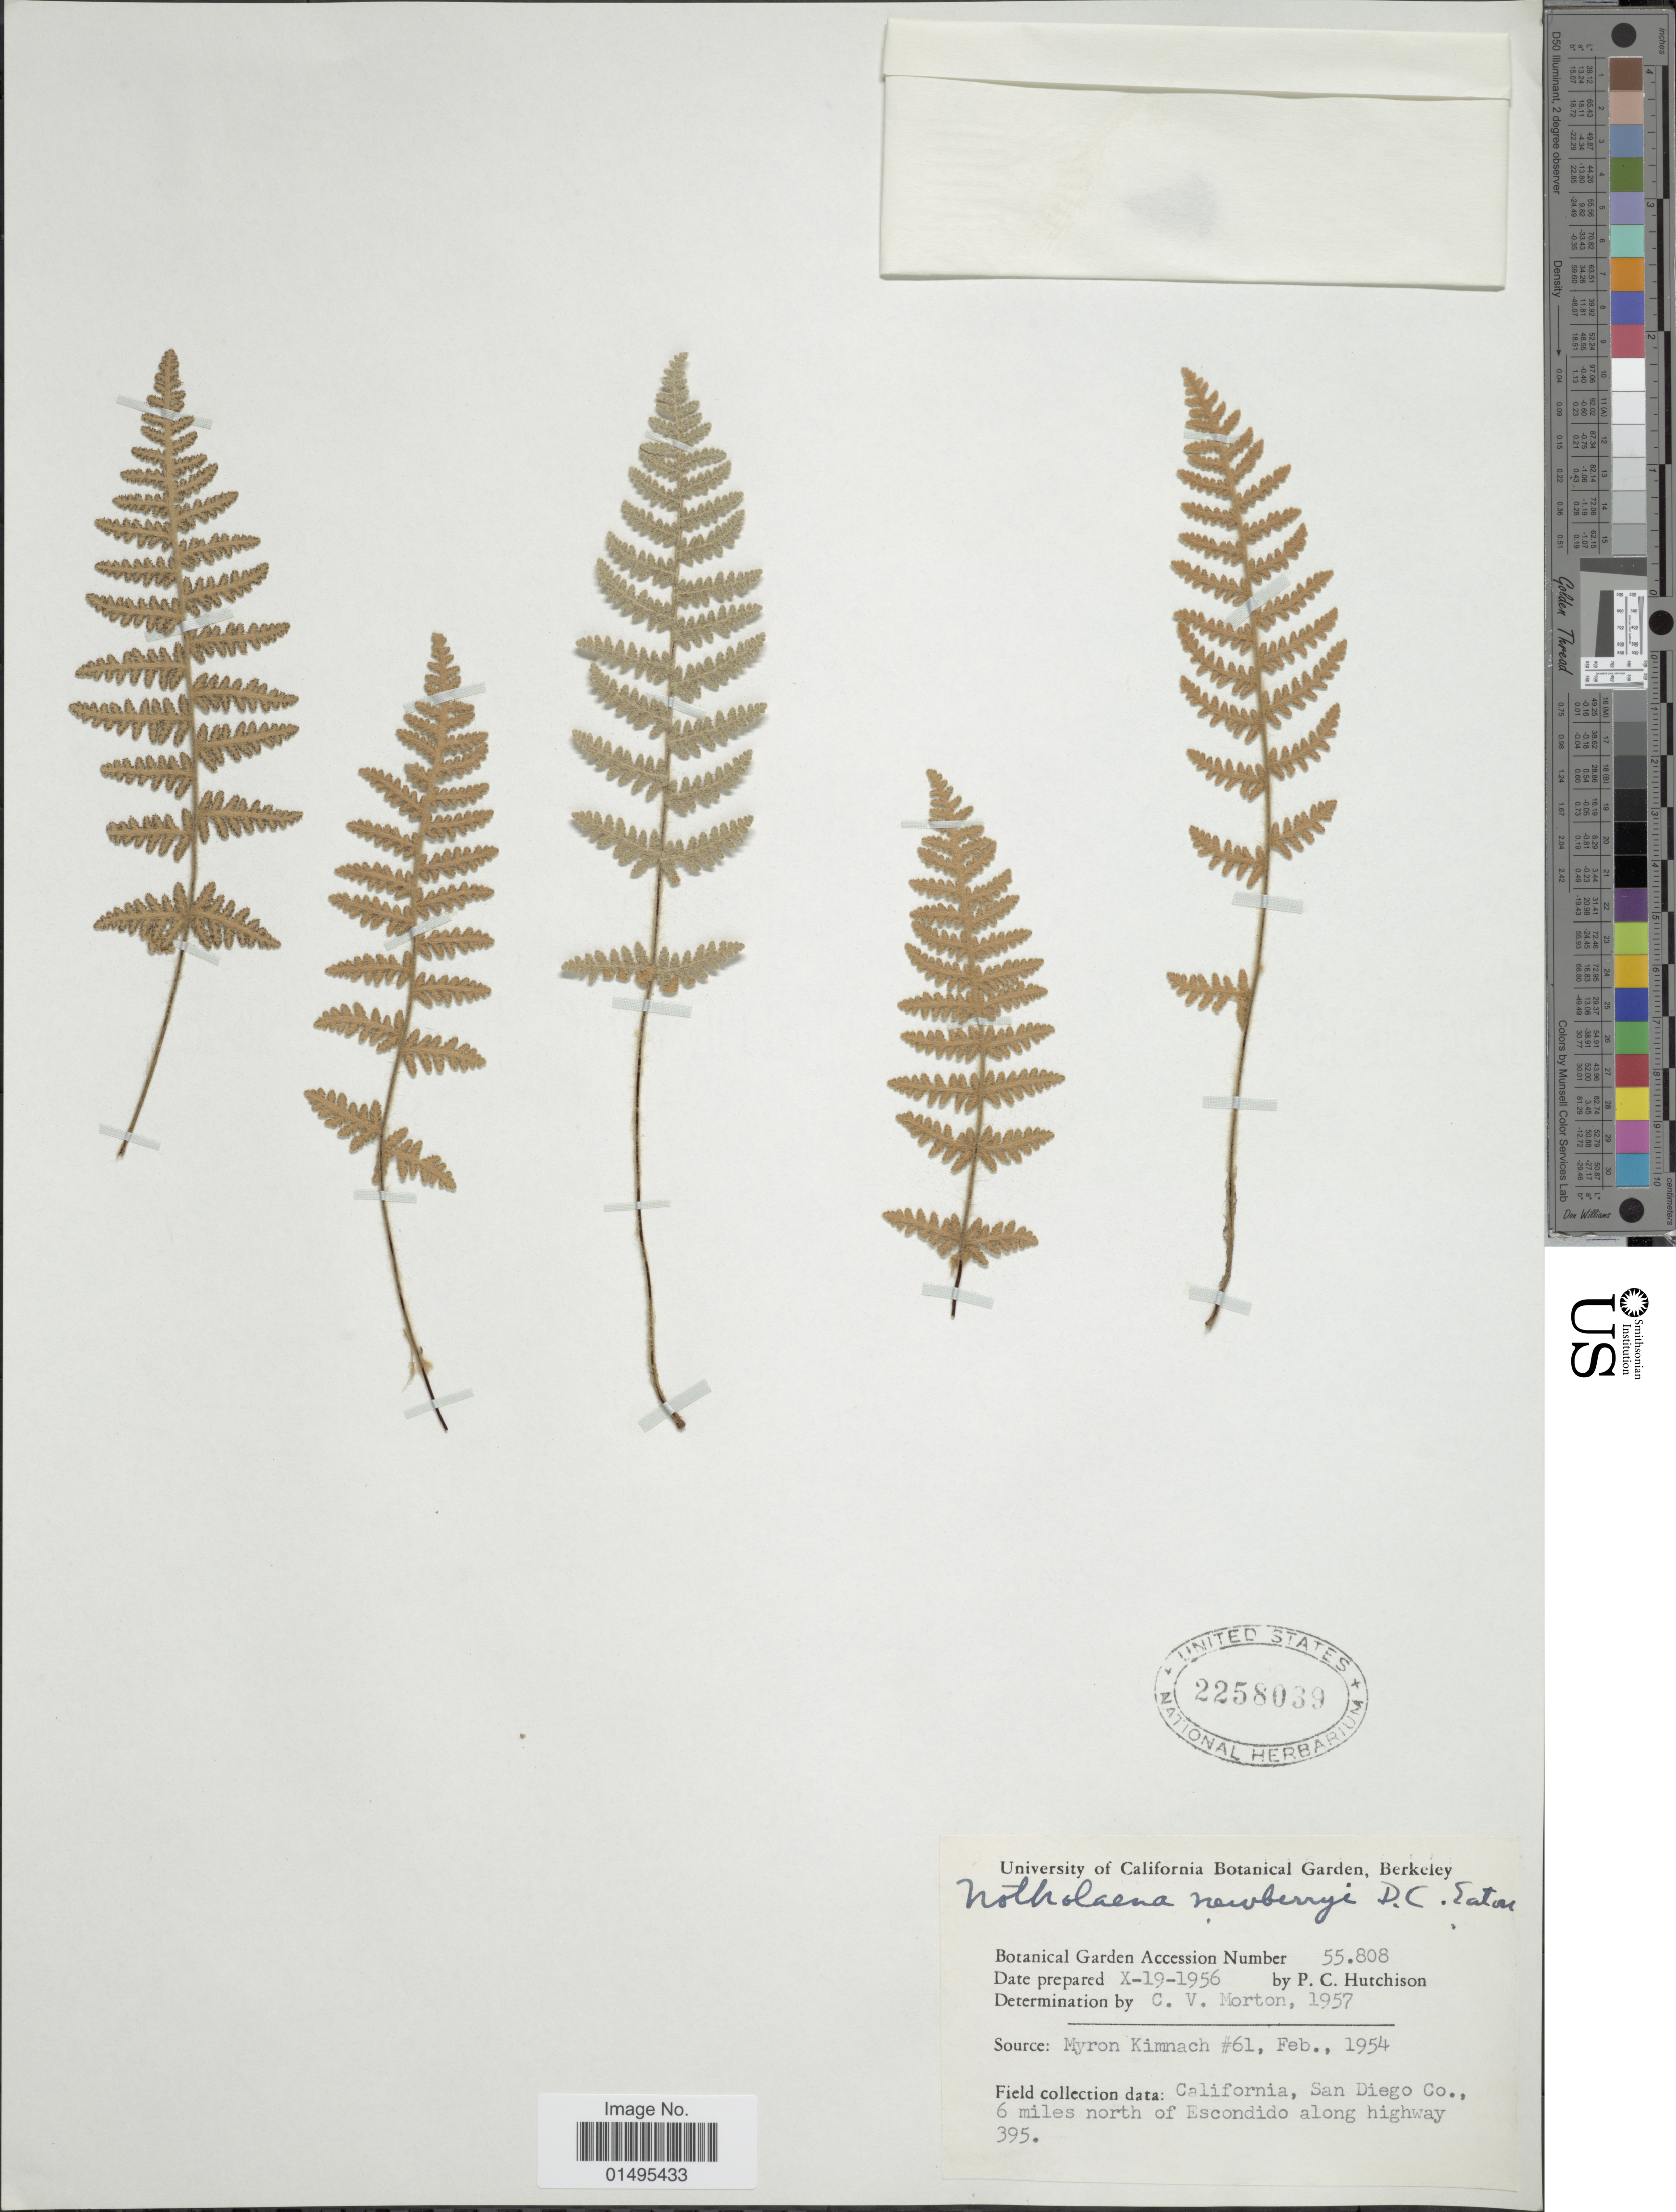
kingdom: Plantae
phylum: Tracheophyta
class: Polypodiopsida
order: Polypodiales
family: Pteridaceae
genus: Notholaena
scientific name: Notholaena newberryi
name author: D.C. Eaton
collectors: P. C. Hutchison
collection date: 1956-10-19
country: United States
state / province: California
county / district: Alameda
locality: University of California Botanical Garden, Berkeley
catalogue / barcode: US 2258039